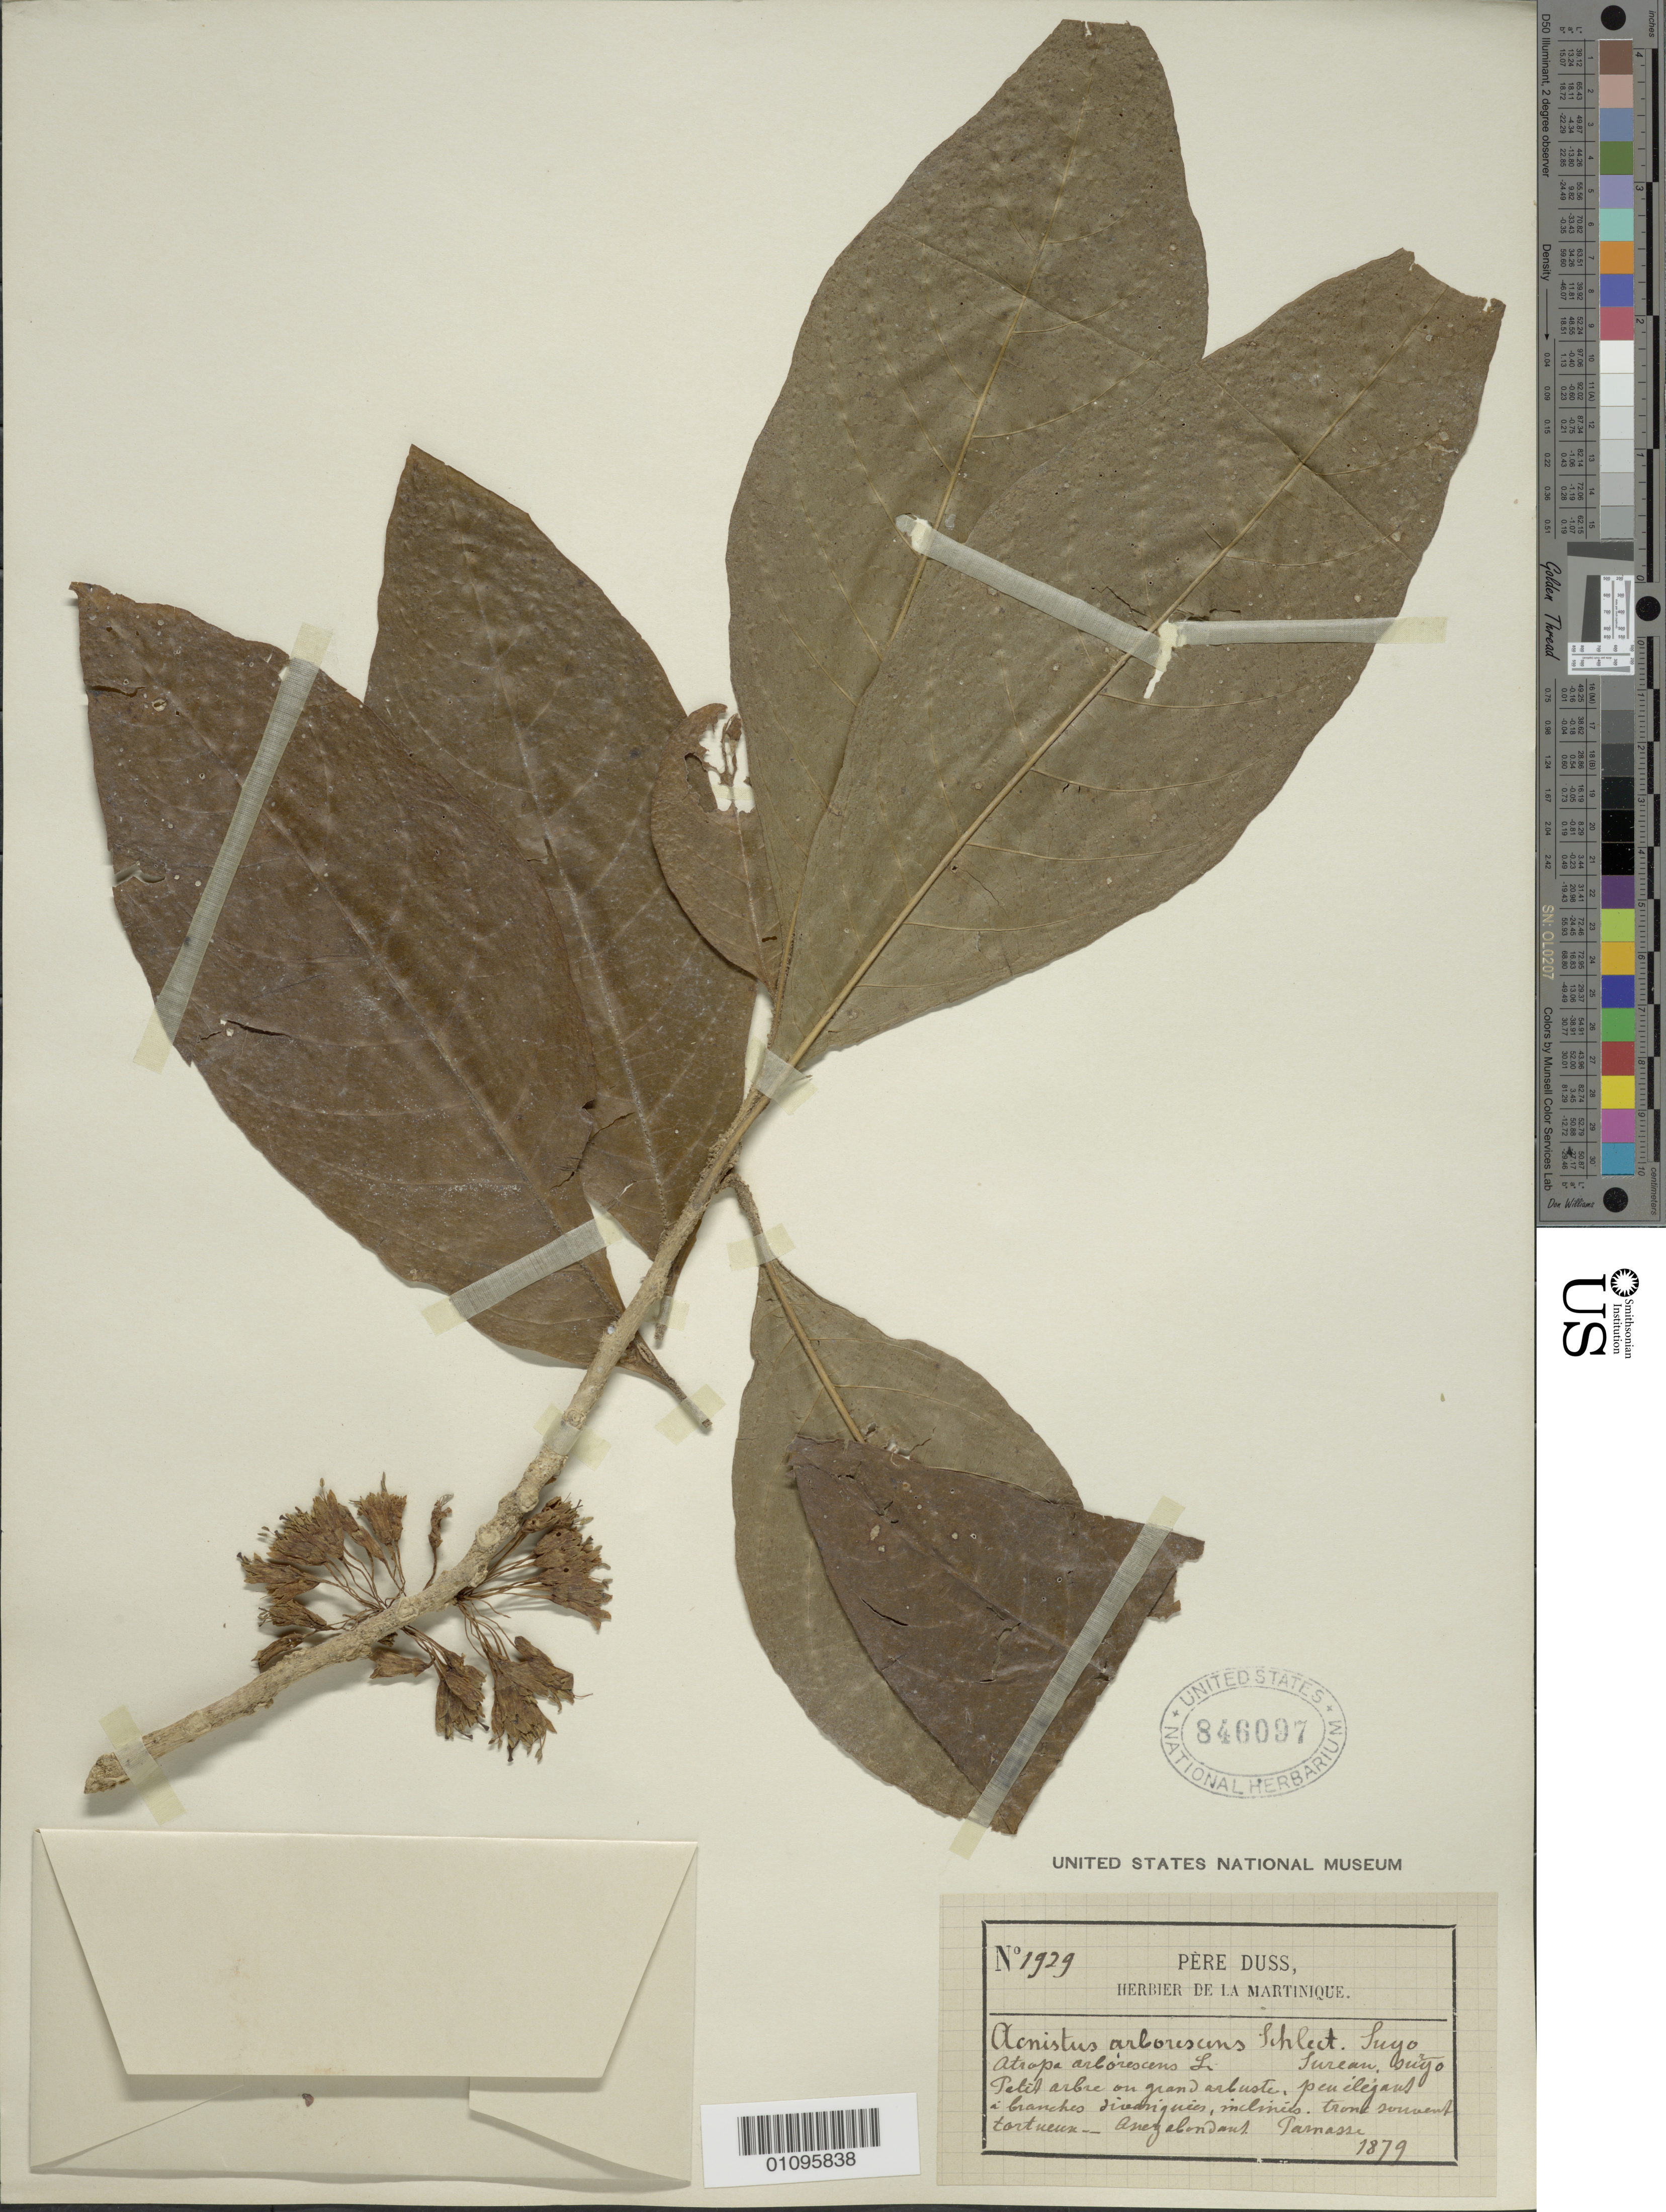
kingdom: Plantae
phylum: Tracheophyta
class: Magnoliopsida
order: Solanales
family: Solanaceae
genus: Acnistus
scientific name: Acnistus arborescens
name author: (L.) Schltdl.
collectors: Père Duss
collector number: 1929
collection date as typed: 1879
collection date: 1879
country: Martinique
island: Martinique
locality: Parnasse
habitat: Assez abondant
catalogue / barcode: US 846097